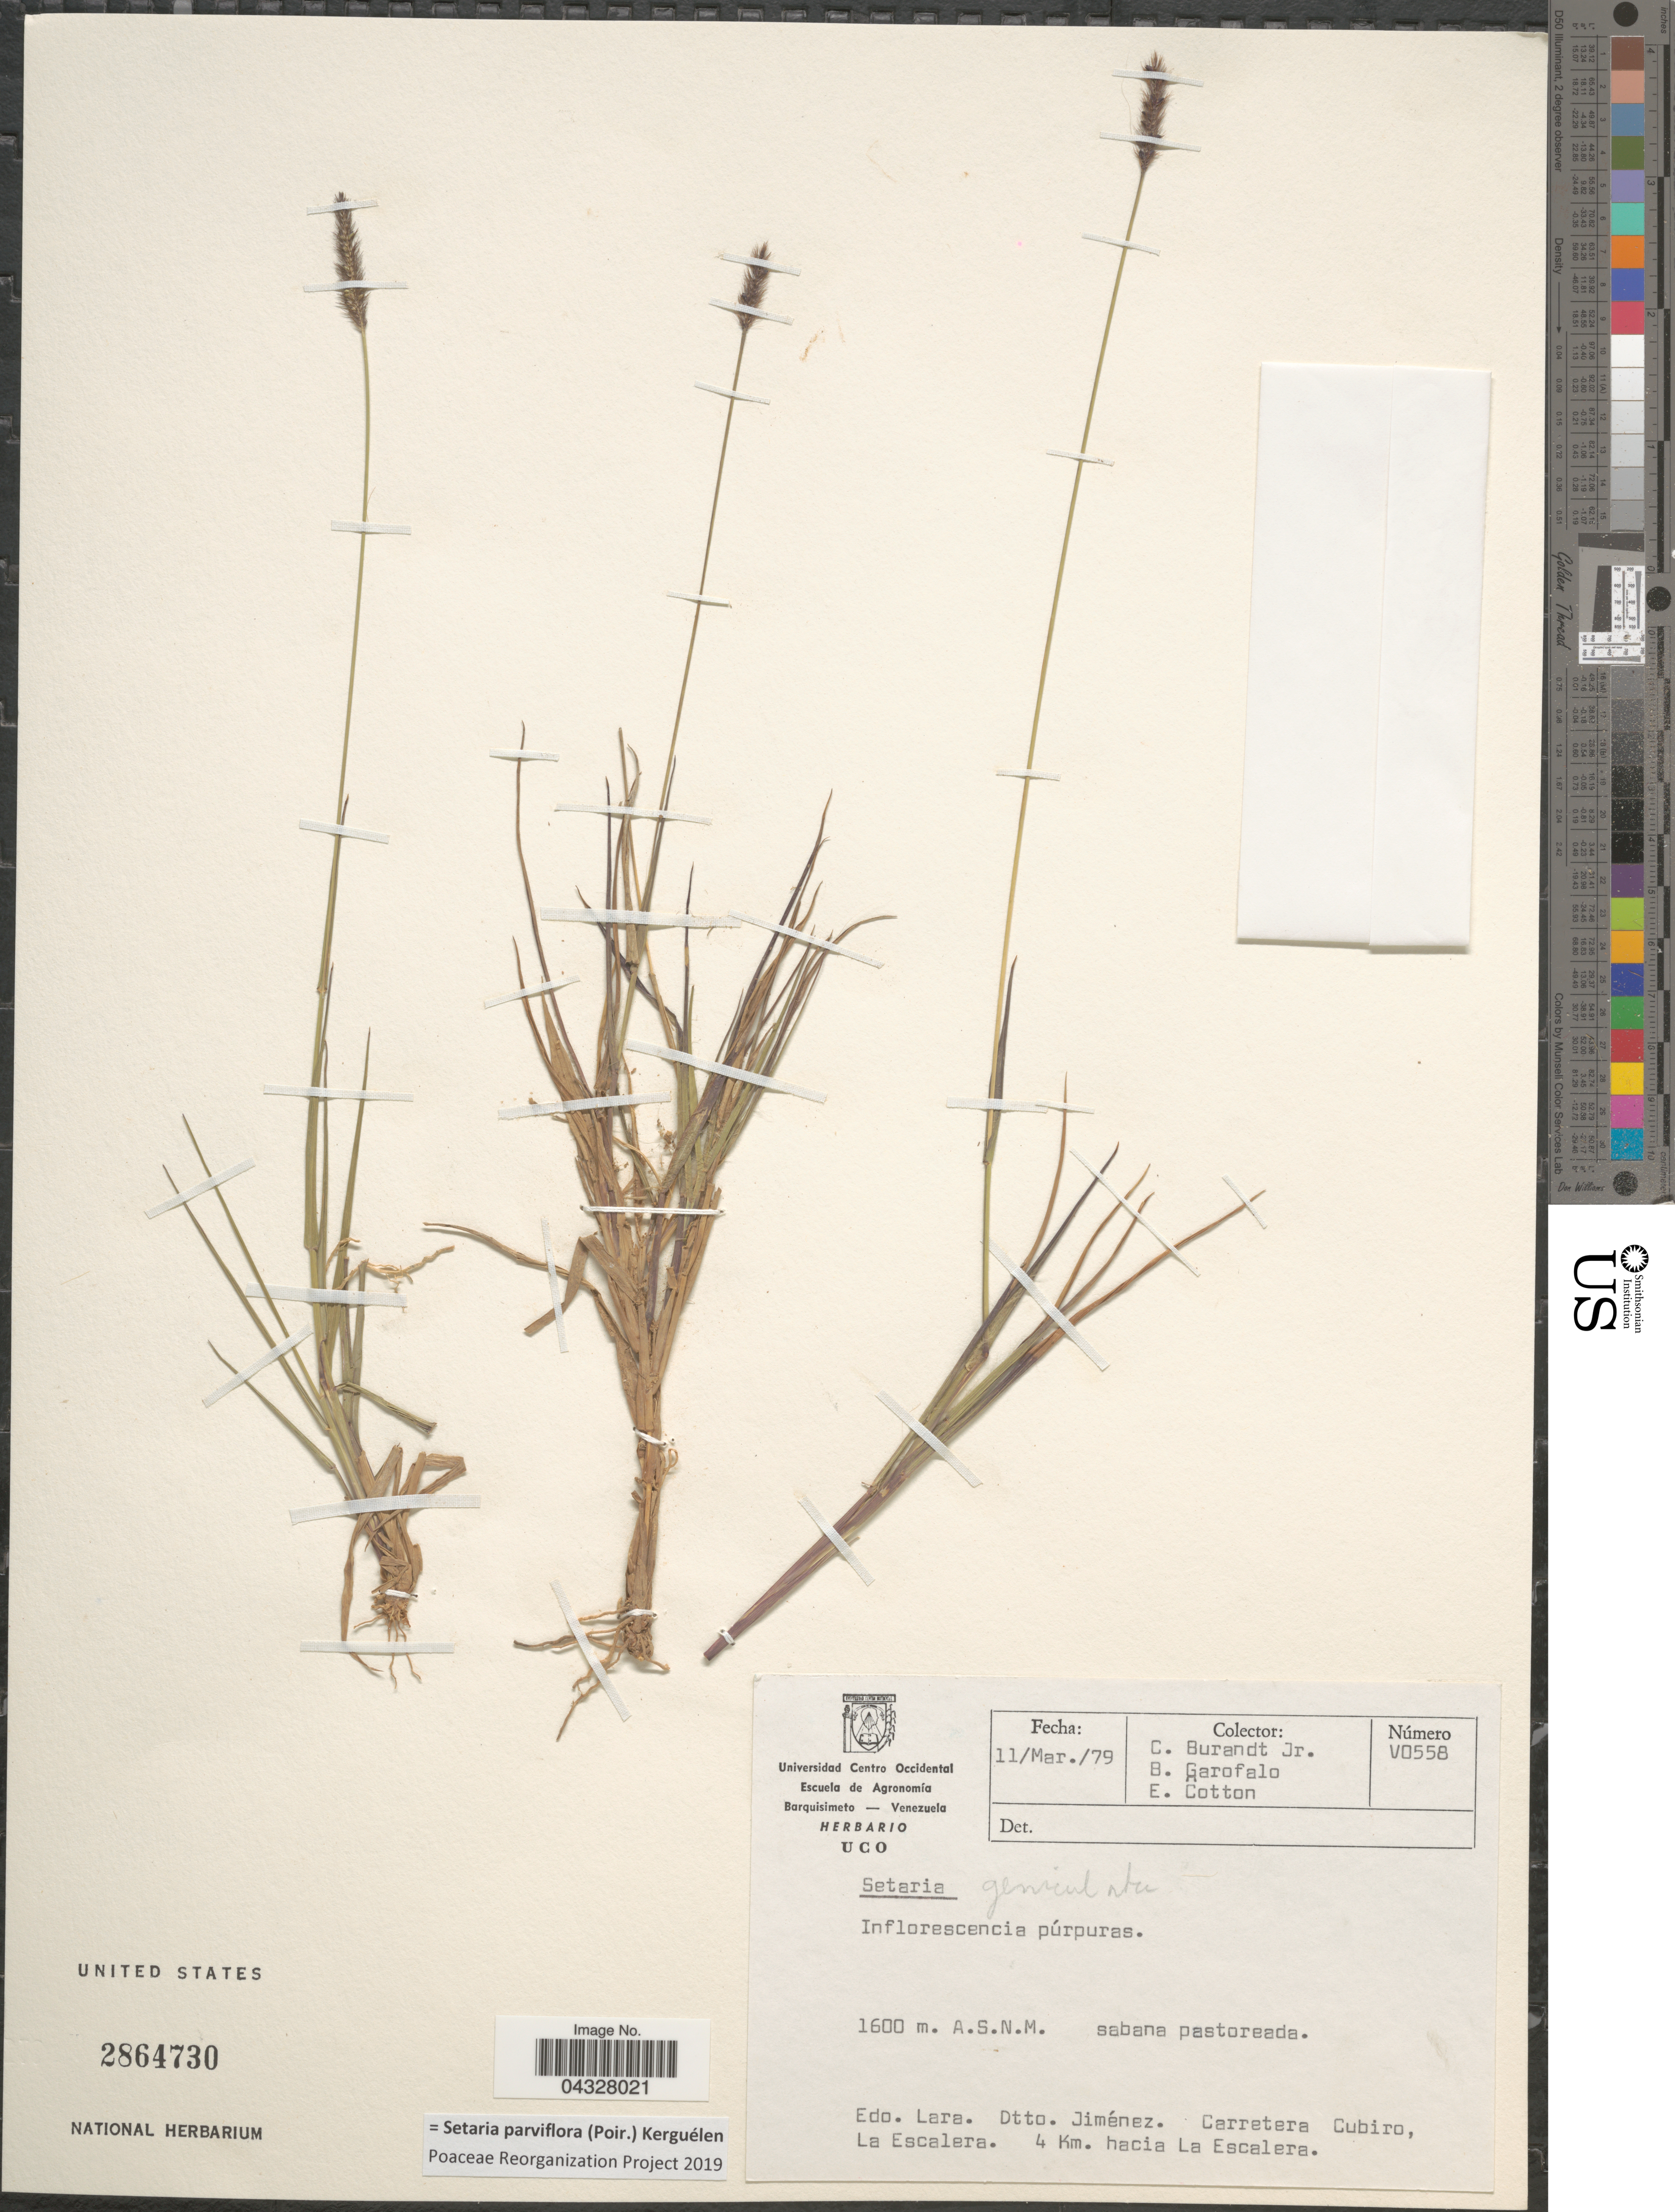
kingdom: Plantae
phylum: Tracheophyta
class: Liliopsida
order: Poales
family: Poaceae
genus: Setaria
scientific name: Setaria parviflora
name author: (Poir.) Kerguélen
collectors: C. Burandt Jr., B. Garofalo & E. Cotton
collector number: V0558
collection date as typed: Transcribed d/m/y: 11/3/79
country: Venezuela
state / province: Lara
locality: Dtto. Jiménez. Carretera Cubiro, La Escalera. 4 Km. hacia La Escalera.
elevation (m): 1600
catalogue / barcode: US 2864730